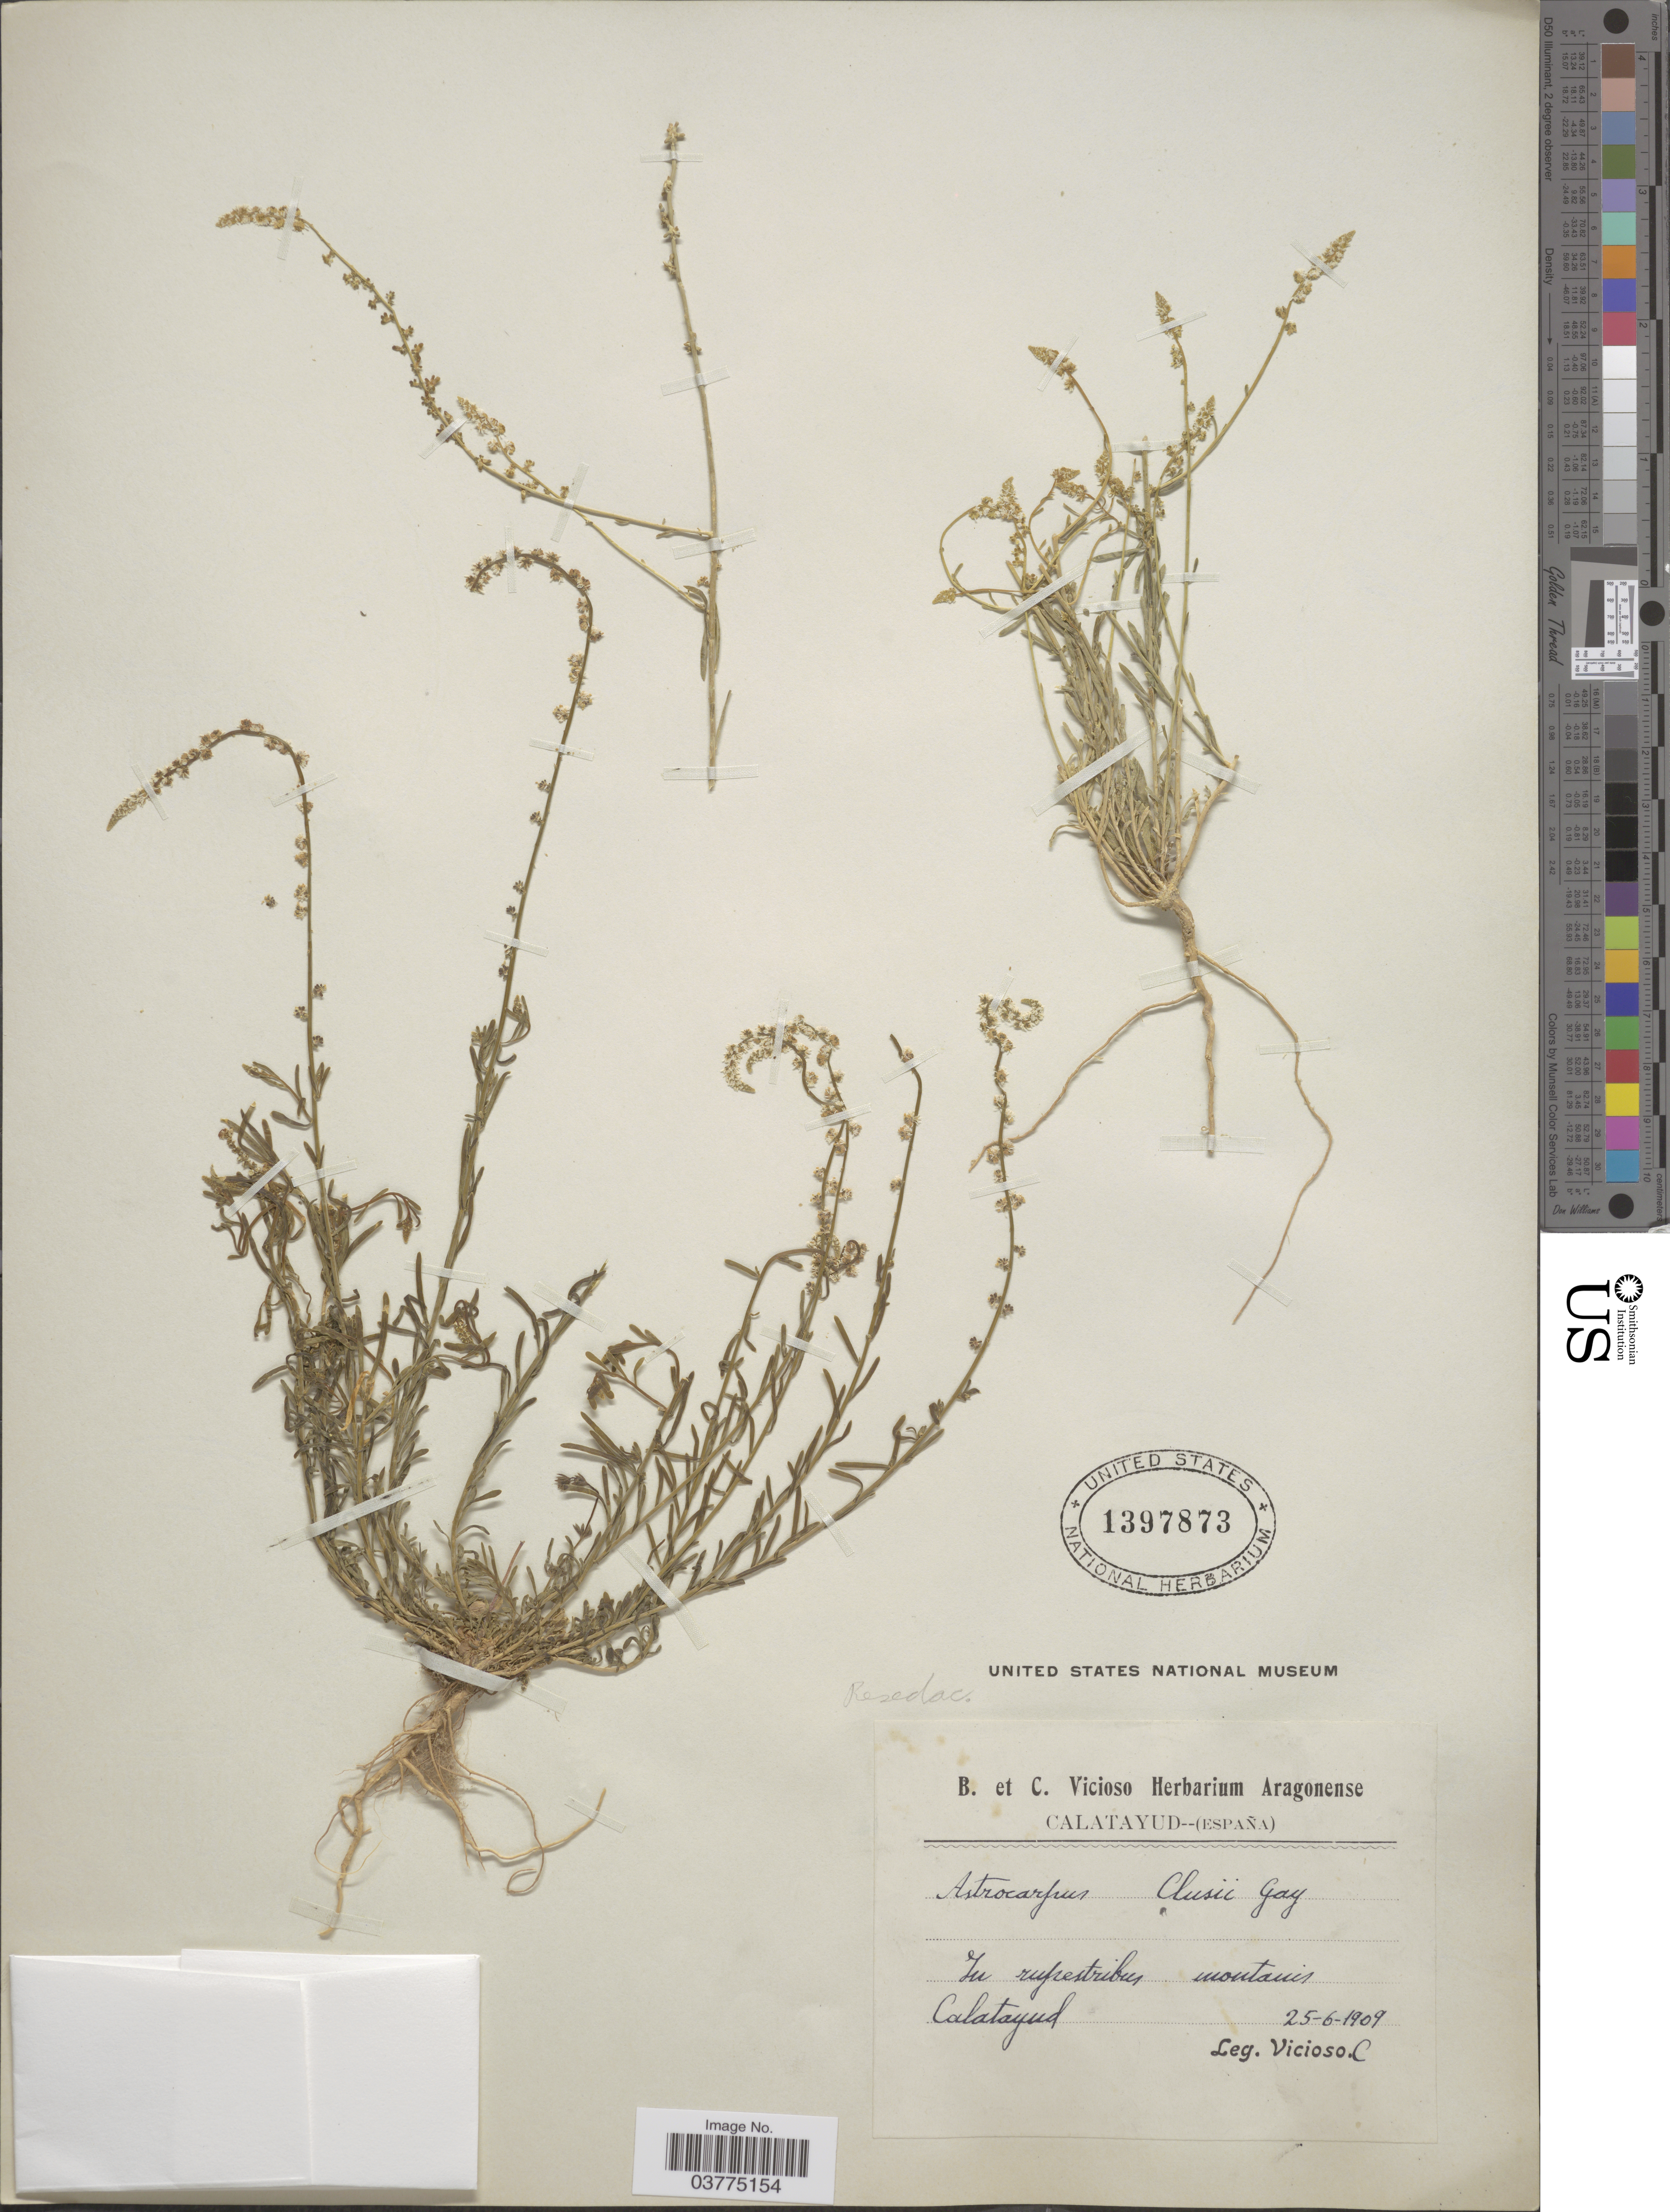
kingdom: Plantae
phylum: Tracheophyta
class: Magnoliopsida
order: Brassicales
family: Resedaceae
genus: Sesamoides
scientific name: Sesamoides purpurascens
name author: (L.) G. López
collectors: C. Vicioso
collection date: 1909-06-25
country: Spain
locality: In rupestribus mountains Calatayud.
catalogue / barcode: US 1397873